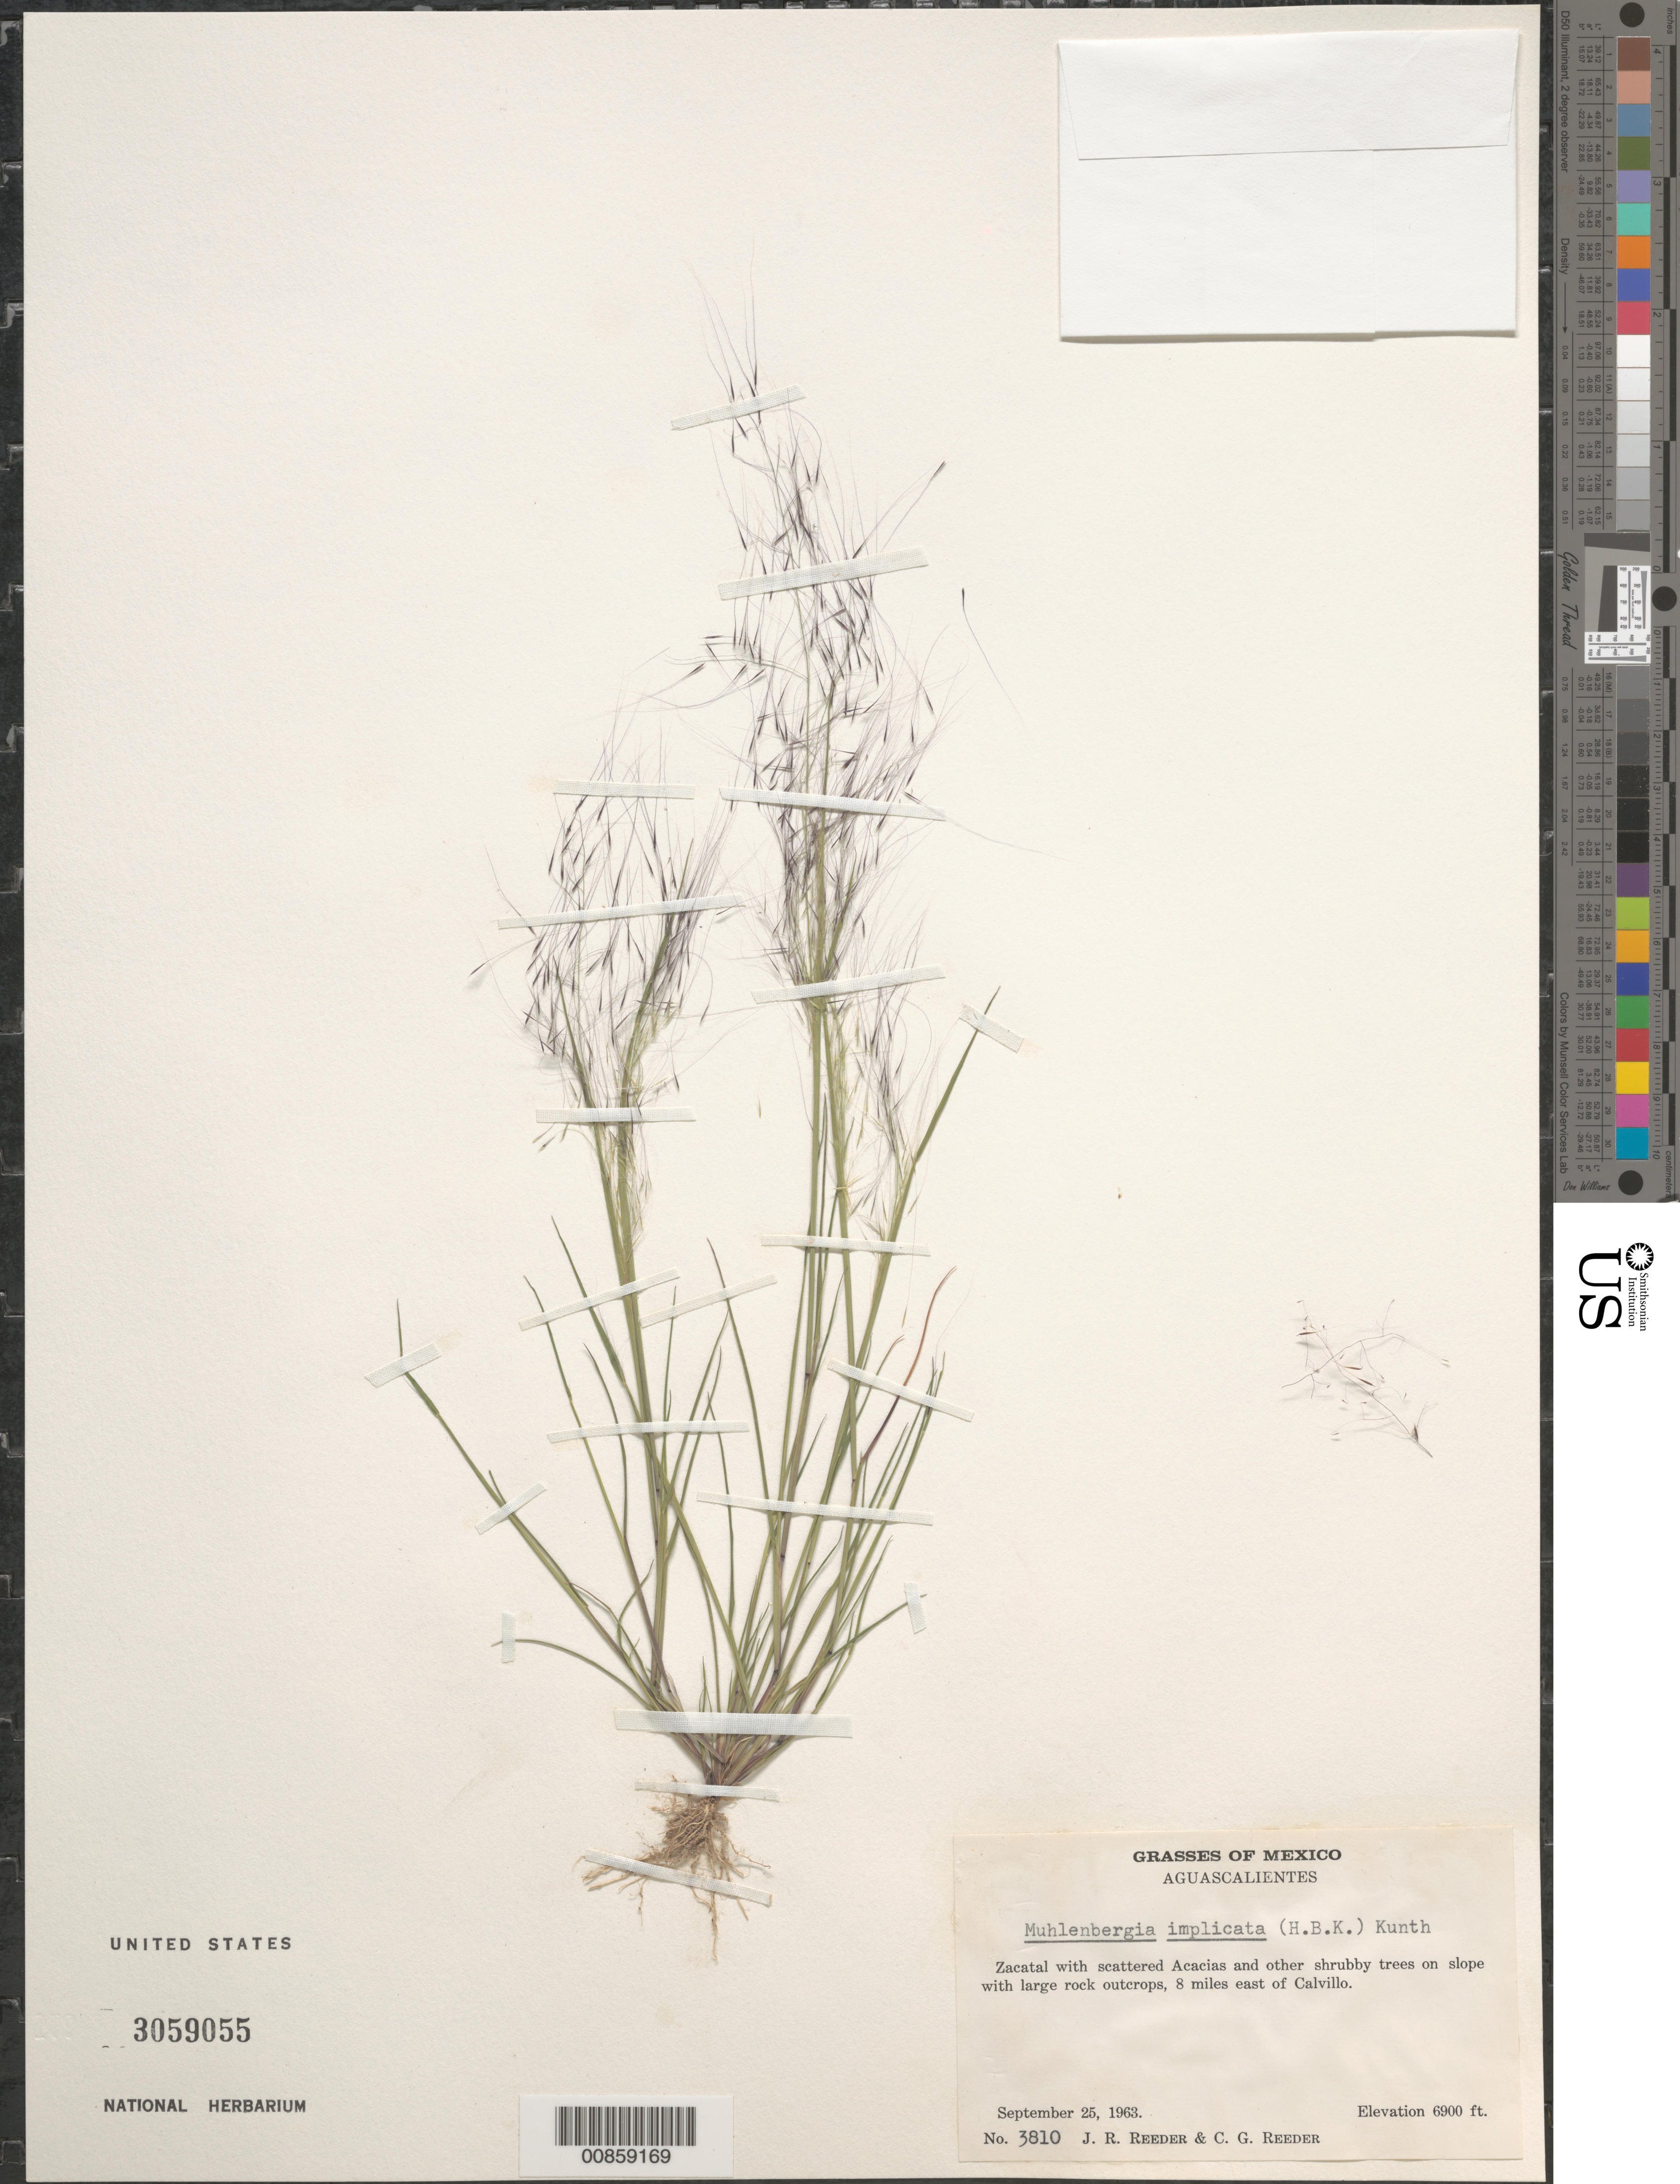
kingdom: Plantae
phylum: Tracheophyta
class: Liliopsida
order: Poales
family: Poaceae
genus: Muhlenbergia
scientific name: Muhlenbergia implicata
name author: (Kunth) Trin.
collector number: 3810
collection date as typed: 25 Sep 1963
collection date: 1963-09-25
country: Mexico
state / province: Aguascalientes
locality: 8 mi E of Calvillo, Ags.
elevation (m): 2103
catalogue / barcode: US 3059055